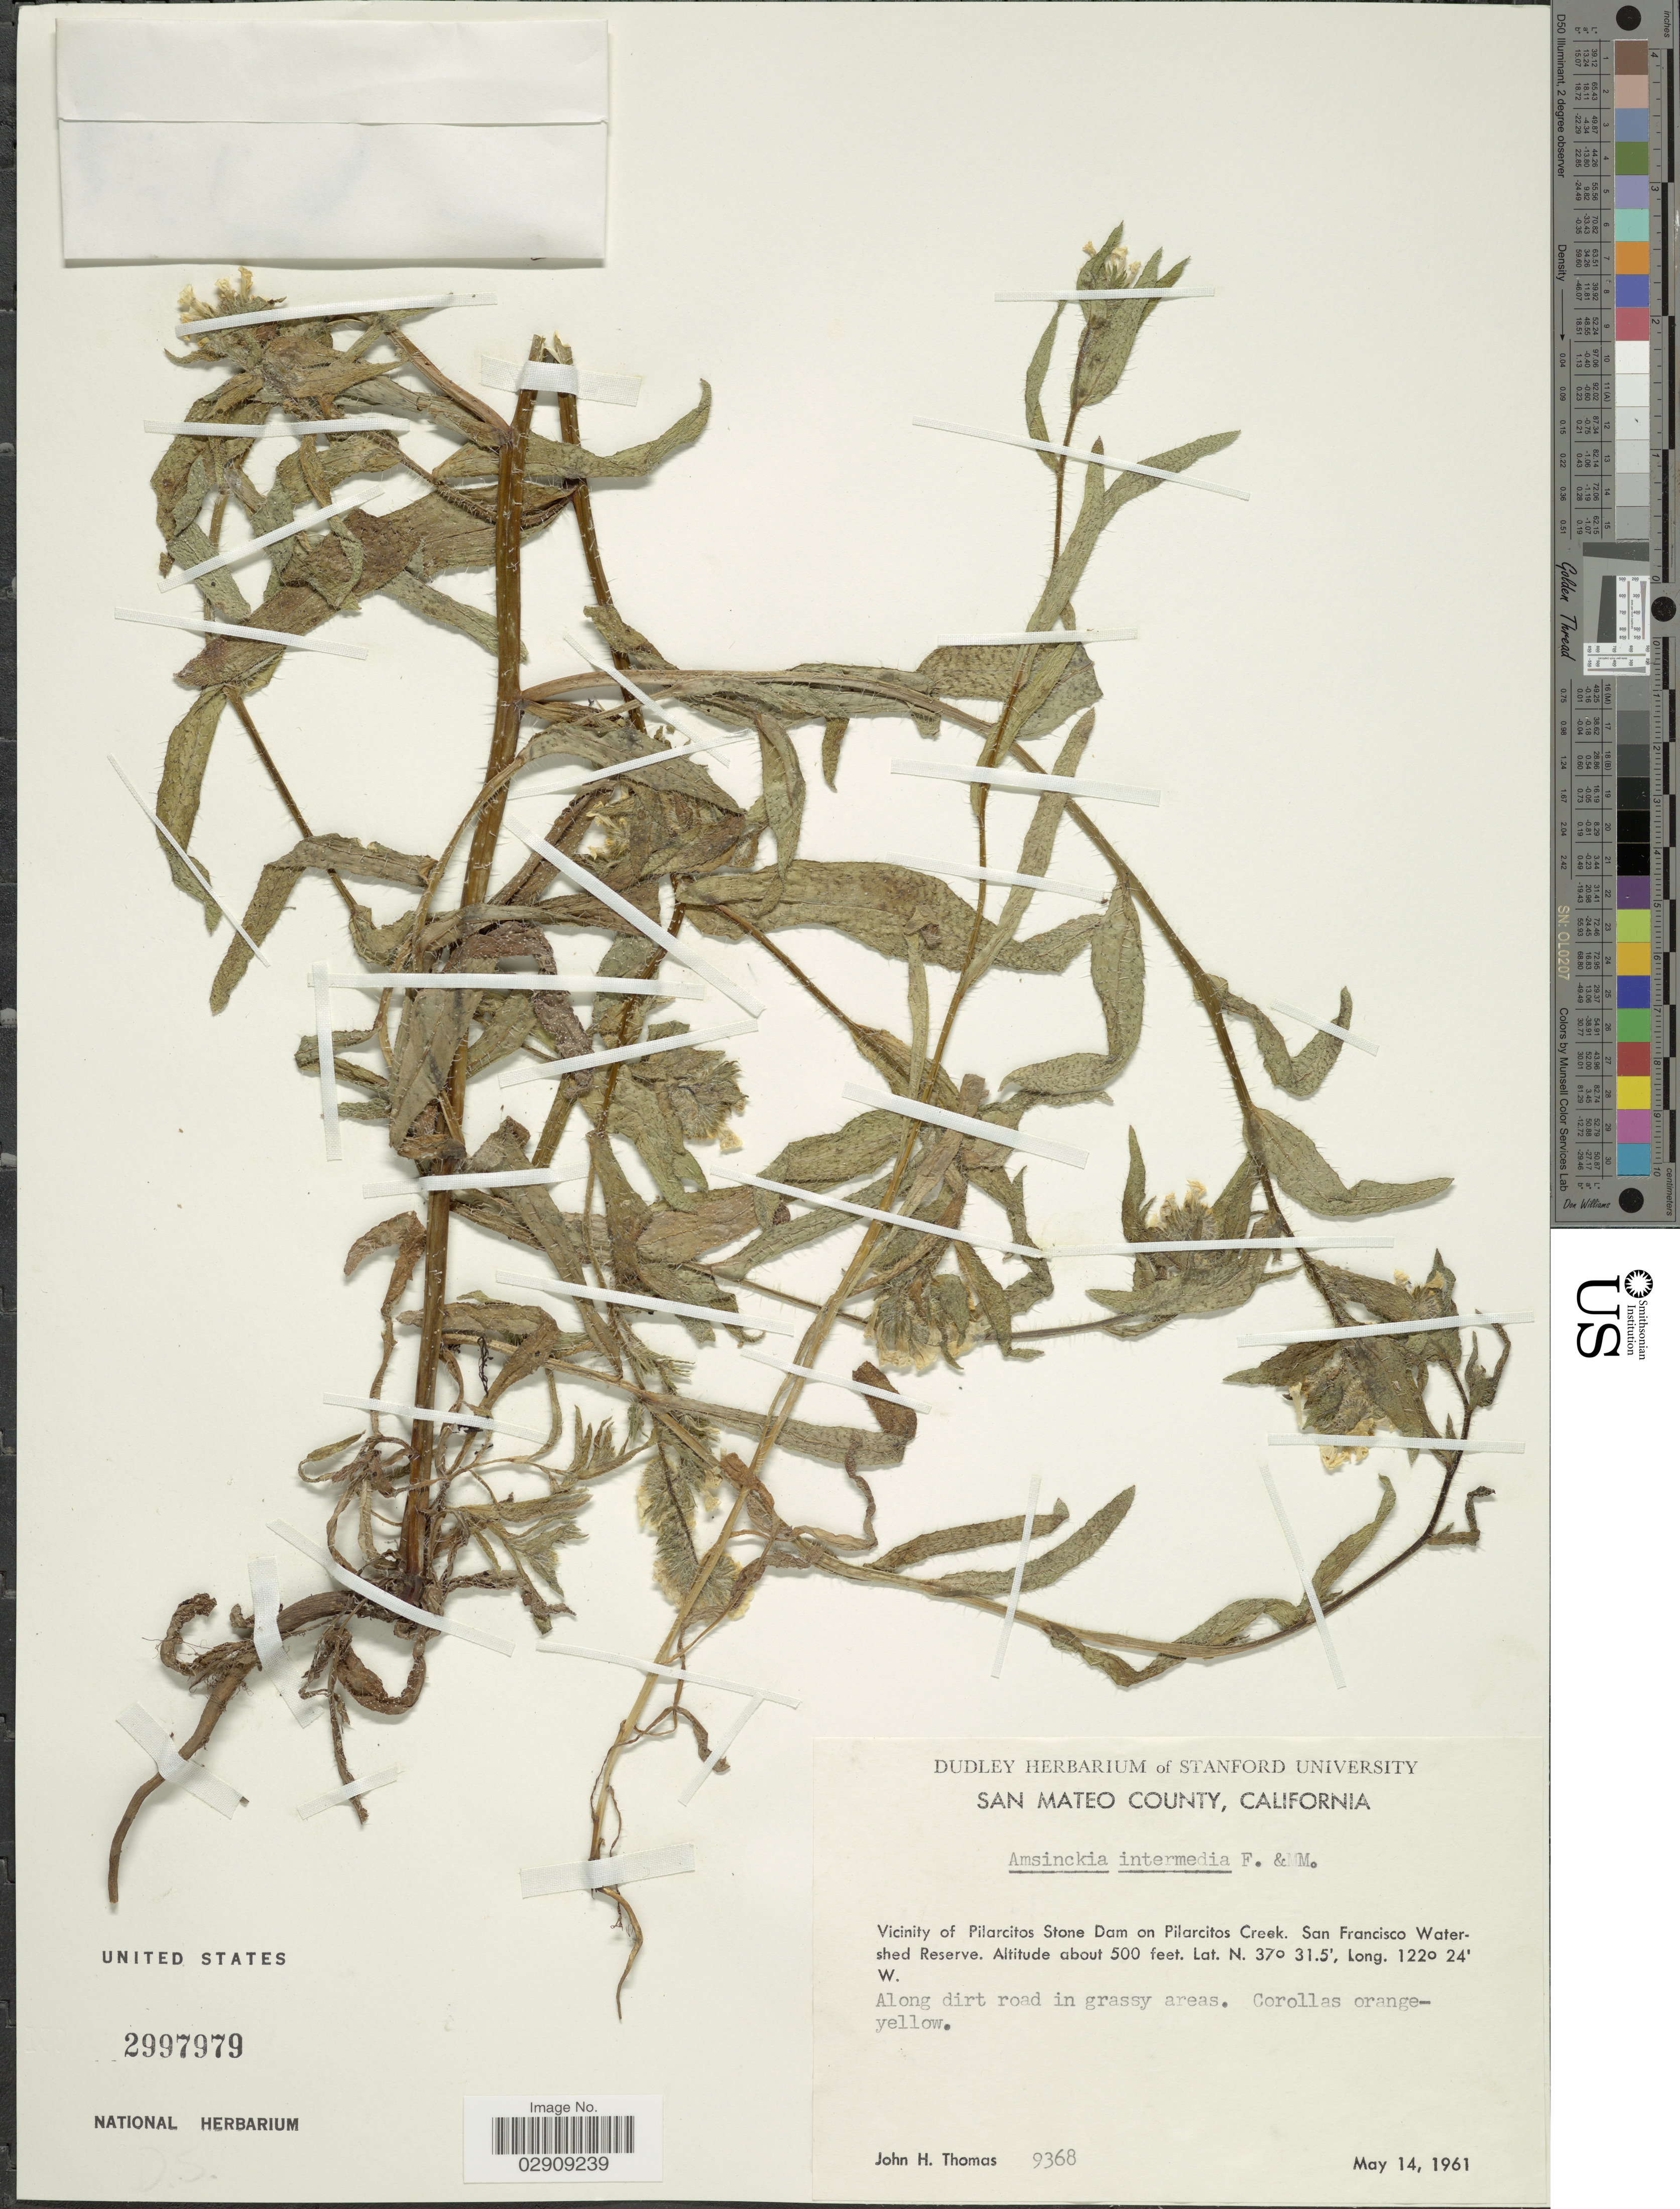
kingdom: Plantae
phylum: Tracheophyta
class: Magnoliopsida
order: Boraginales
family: Boraginaceae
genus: Amsinckia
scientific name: Amsinckia menziesii var. intermedia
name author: (Fisch. & C.A. Mey.) Ganders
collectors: J. H. Thomas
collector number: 9368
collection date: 1961-05-14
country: United States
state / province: California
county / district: San Mateo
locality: San Mateo County. Vicinity of Pilarcitos Stone Dam on Pilarcitos Creek. San Francisco Watershed Reserve.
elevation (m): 152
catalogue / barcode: US 2997979